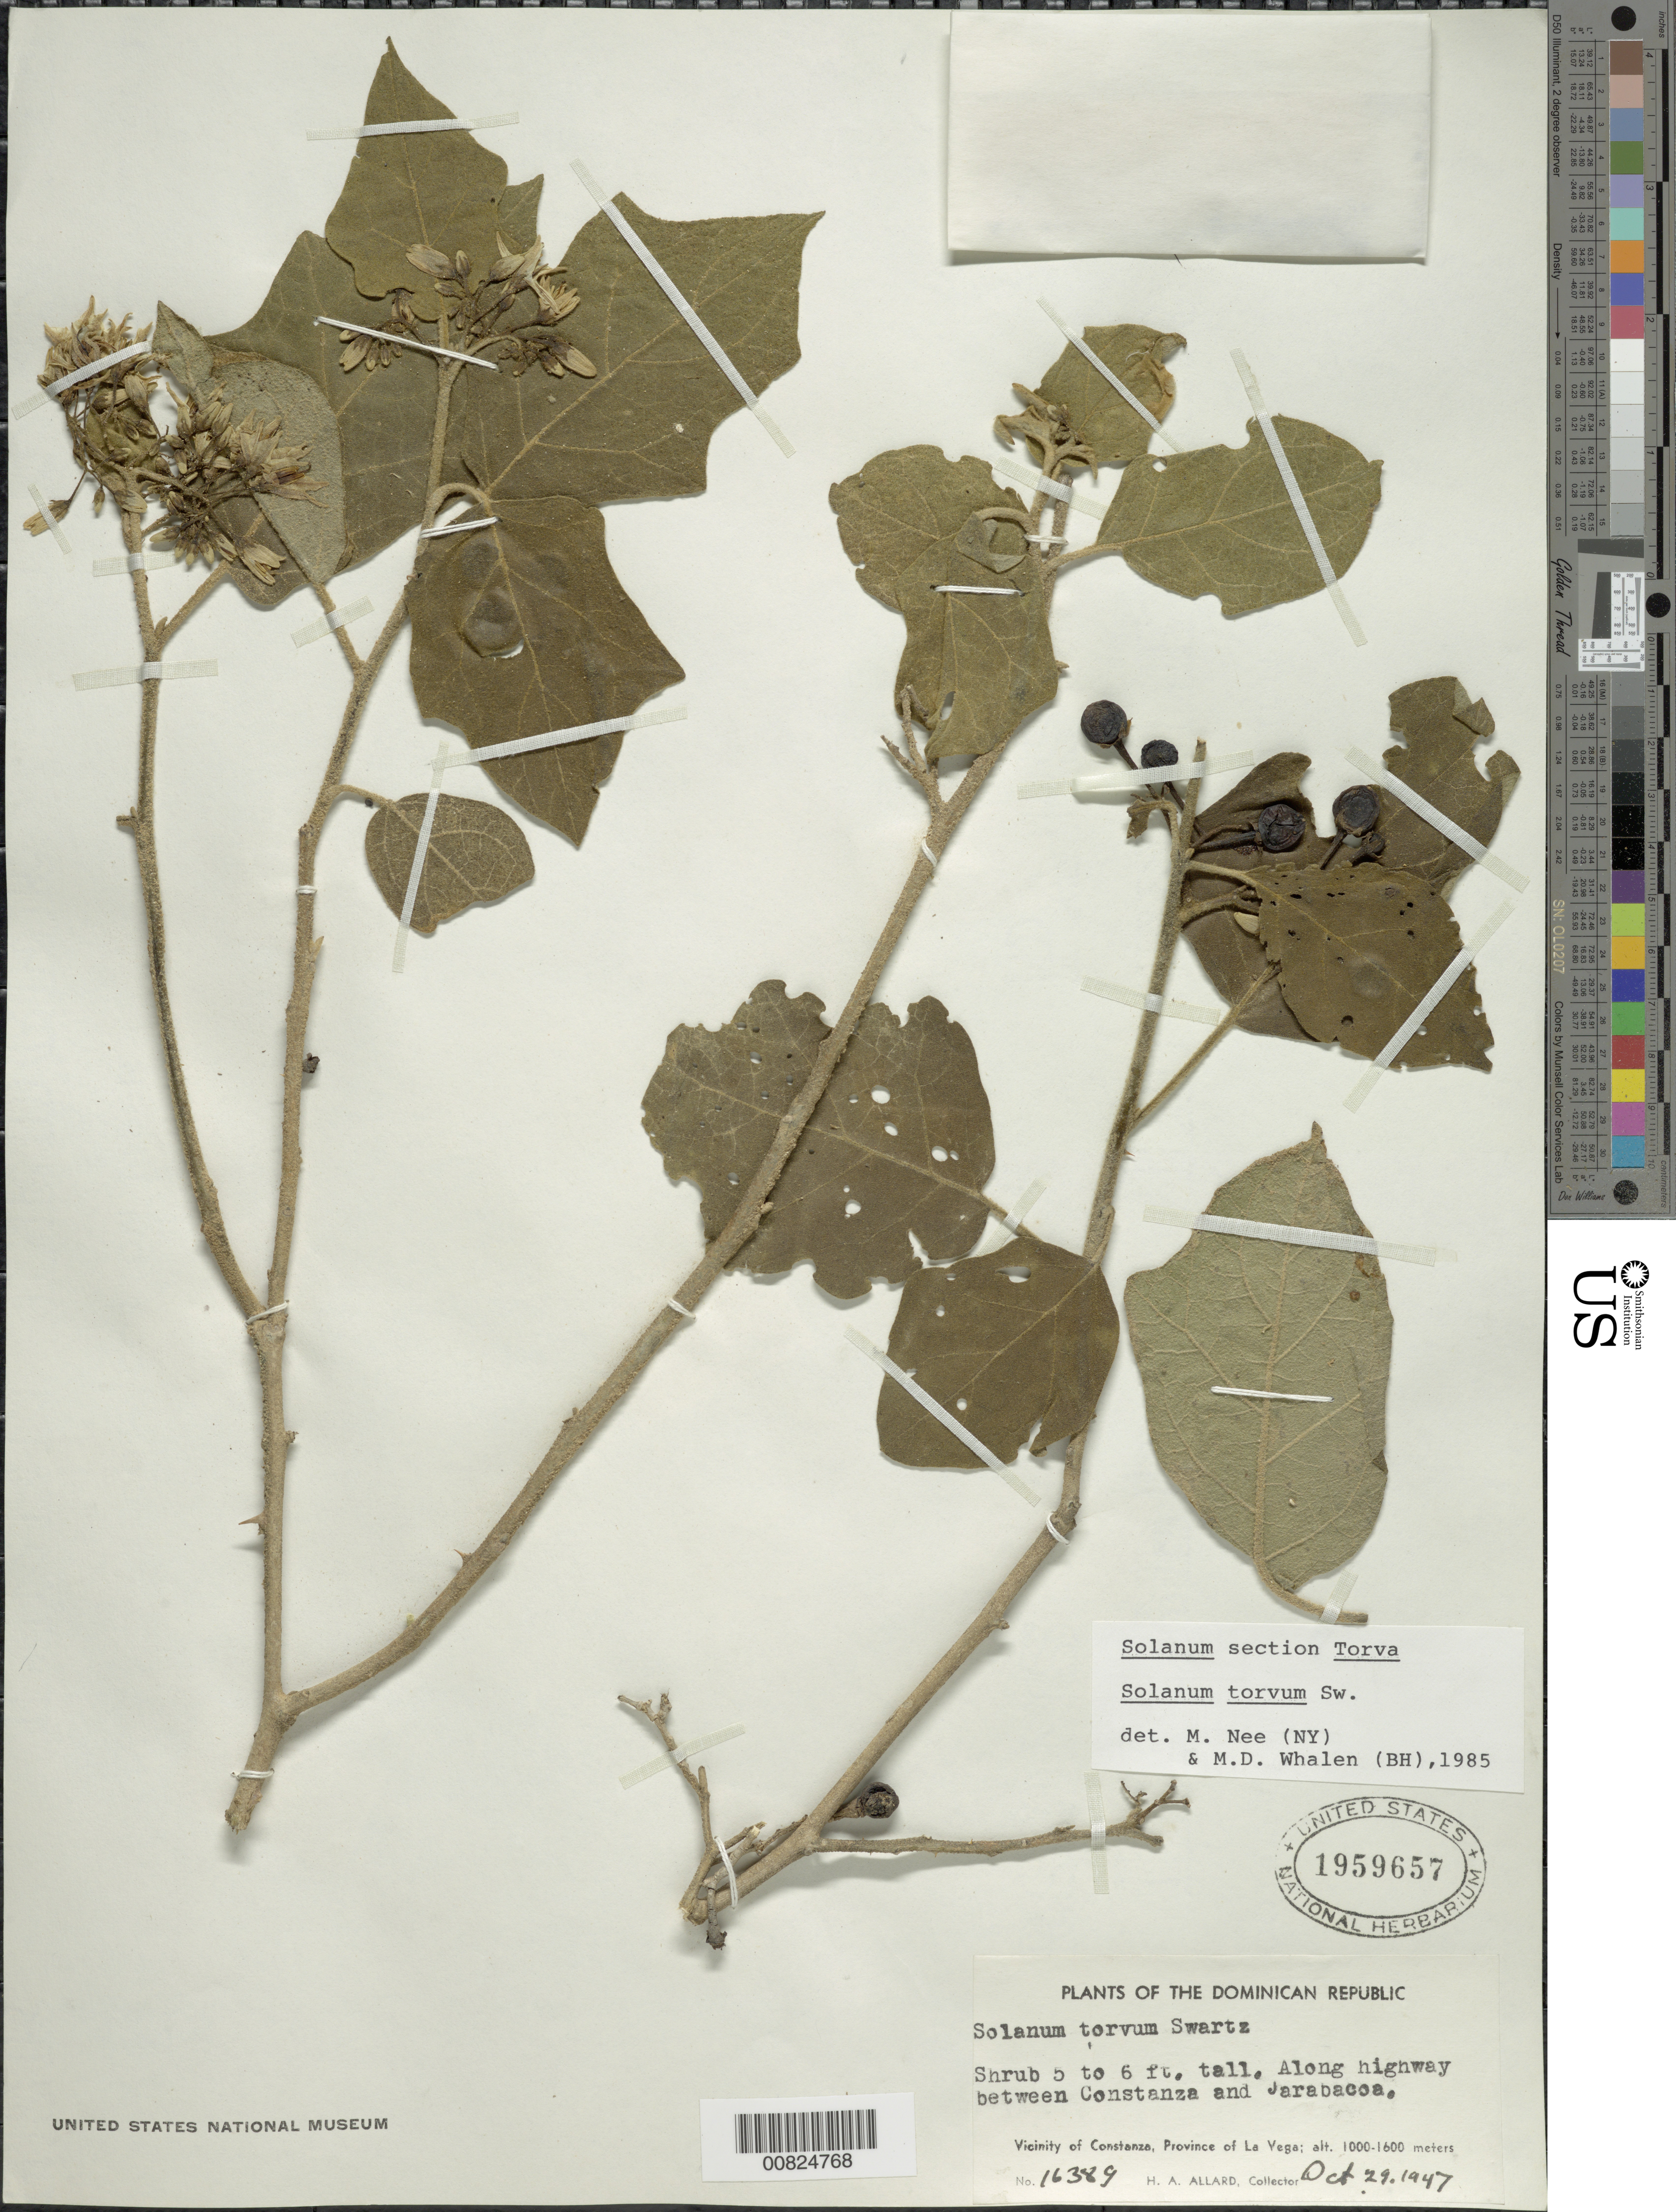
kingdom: Plantae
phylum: Tracheophyta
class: Magnoliopsida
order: Solanales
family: Solanaceae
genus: Solanum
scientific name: Solanum torvum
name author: Sw.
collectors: H. A. Allard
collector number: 16389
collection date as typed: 29 Oct 1947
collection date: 1947-10-29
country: Dominican Republic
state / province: La Vega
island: Hispaniola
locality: Vicinity of Constanza, along highway between Constanza and Jarabacoa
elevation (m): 1000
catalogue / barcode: US 1959657